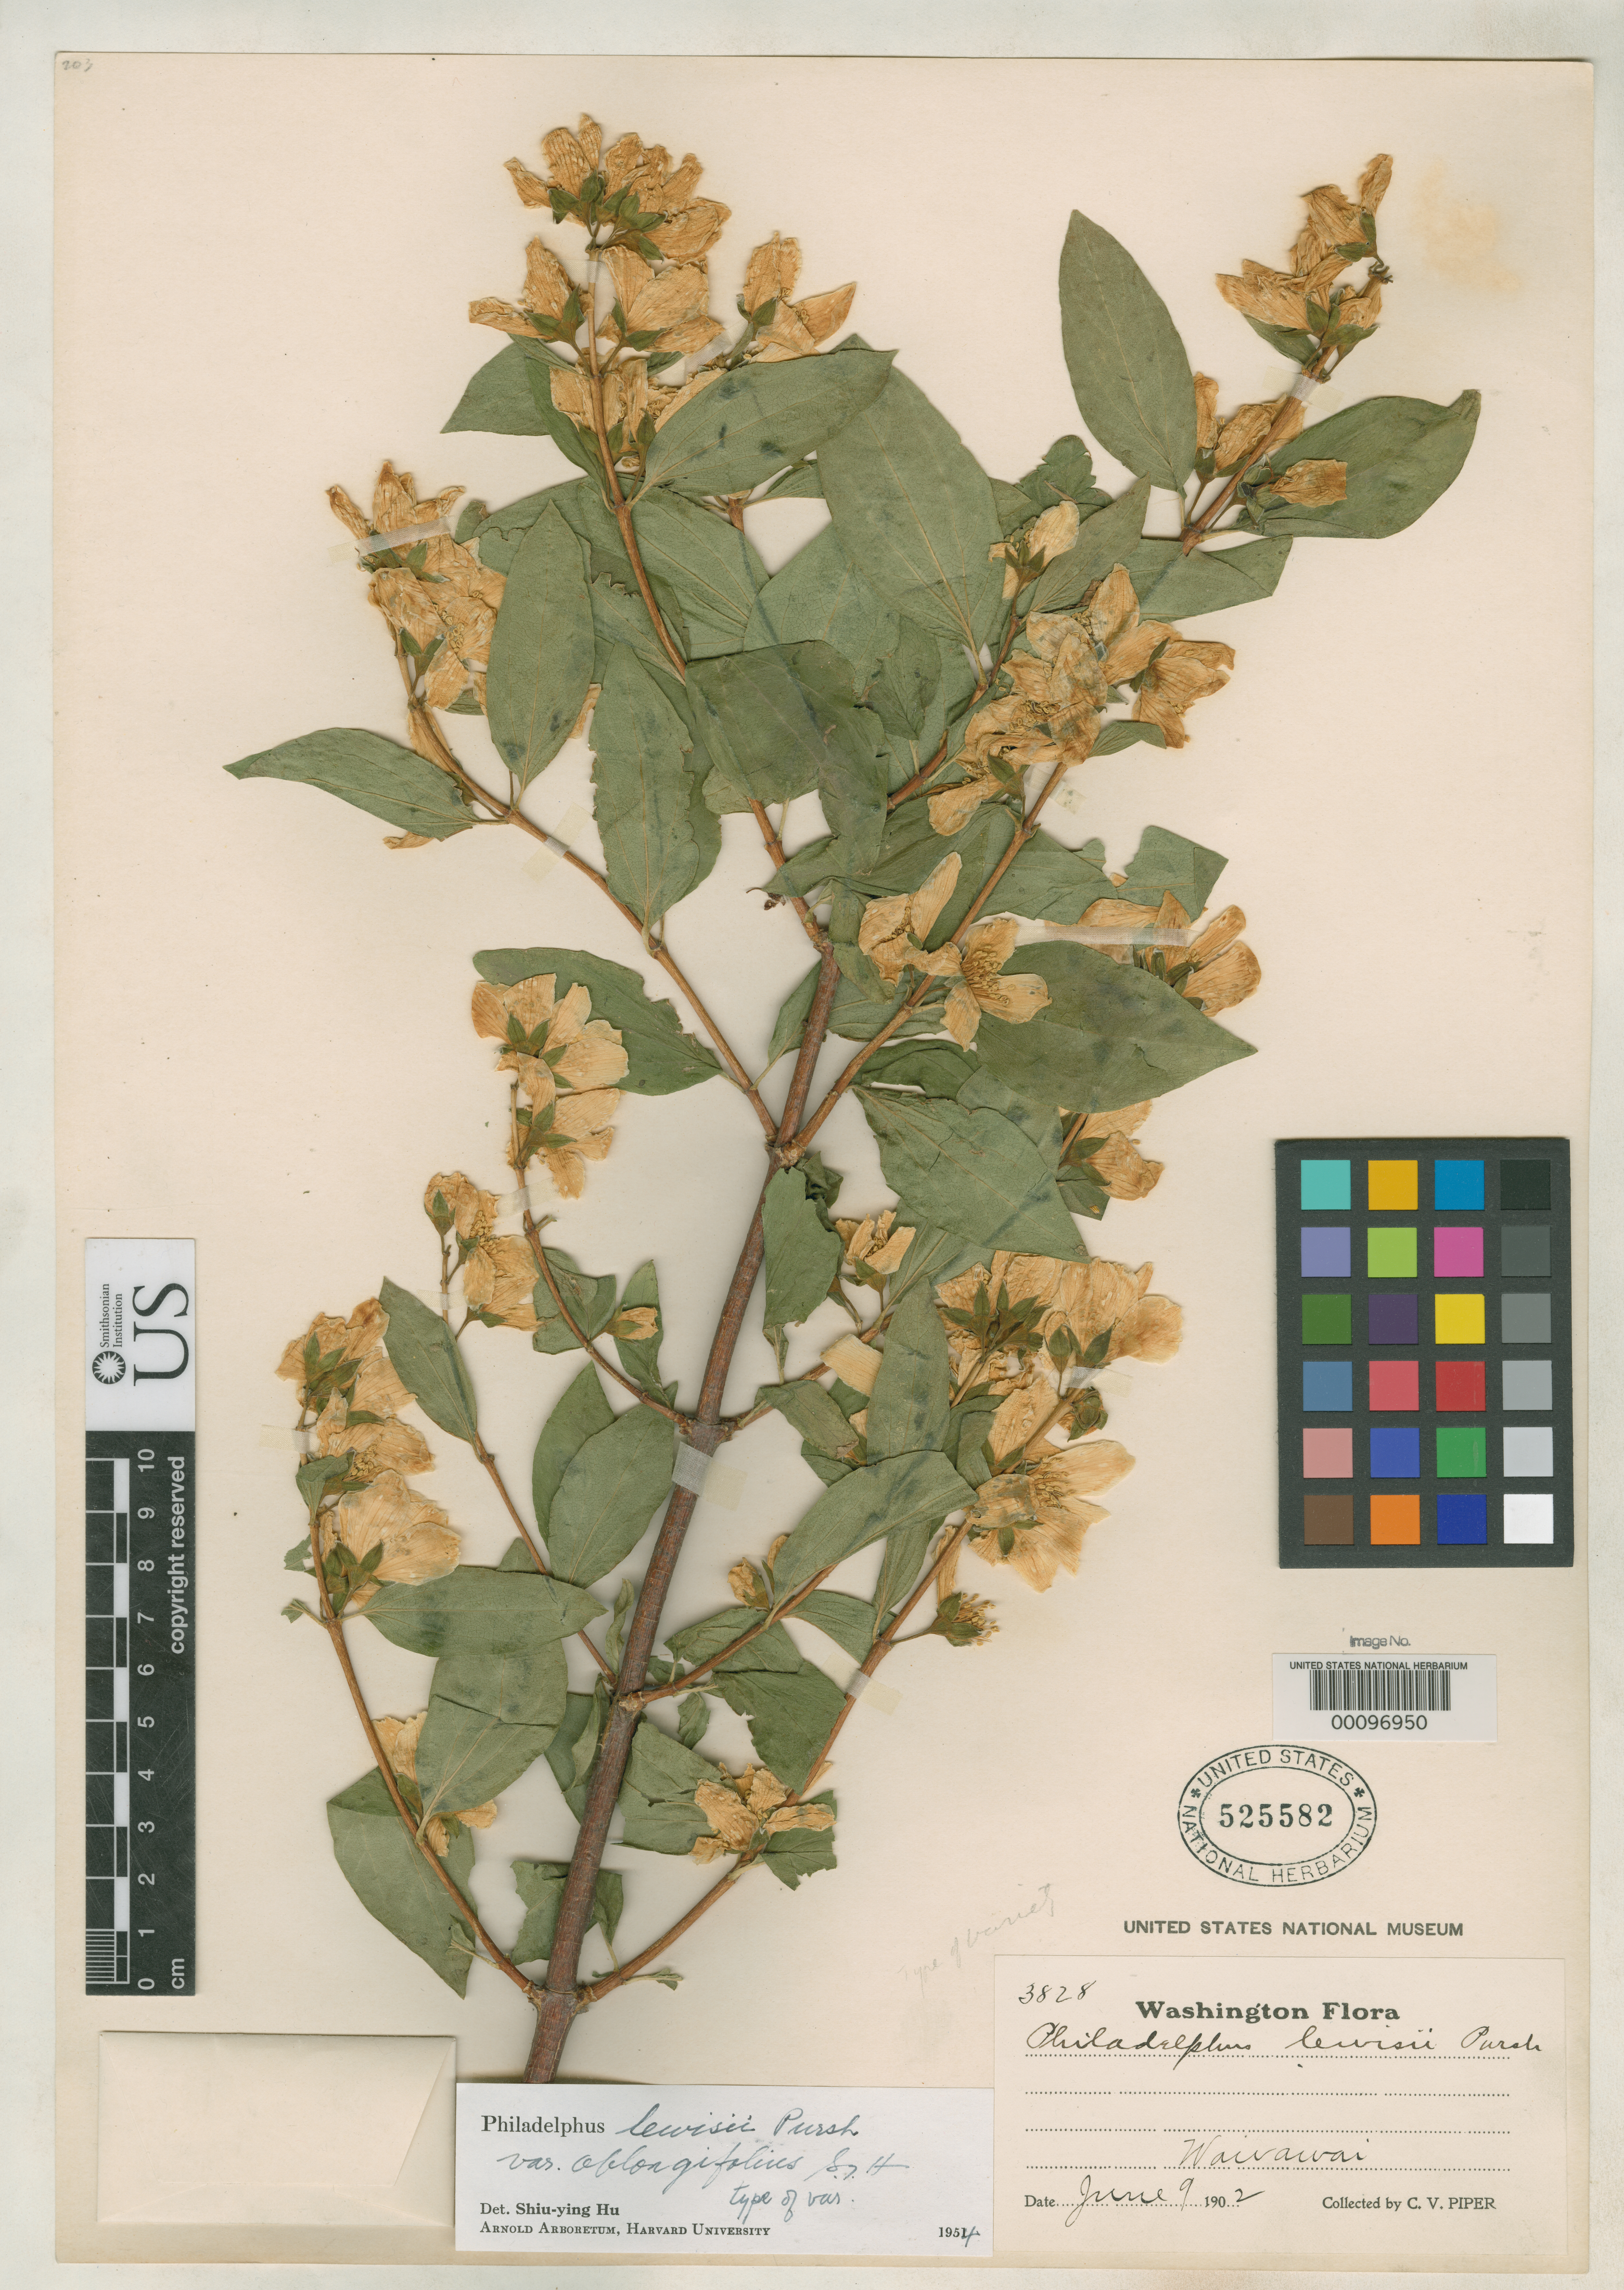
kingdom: Plantae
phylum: Tracheophyta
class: Magnoliopsida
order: Cornales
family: Hydrangeaceae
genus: Philadelphus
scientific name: Philadelphus lewisii var. oblongifolius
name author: S.Y. Hu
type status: Holotype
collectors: C. V. Piper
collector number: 3838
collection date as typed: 09 Jun 1902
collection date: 1902-06-09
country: United States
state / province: Washington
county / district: Whitman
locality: Wawawai.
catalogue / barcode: US 525582